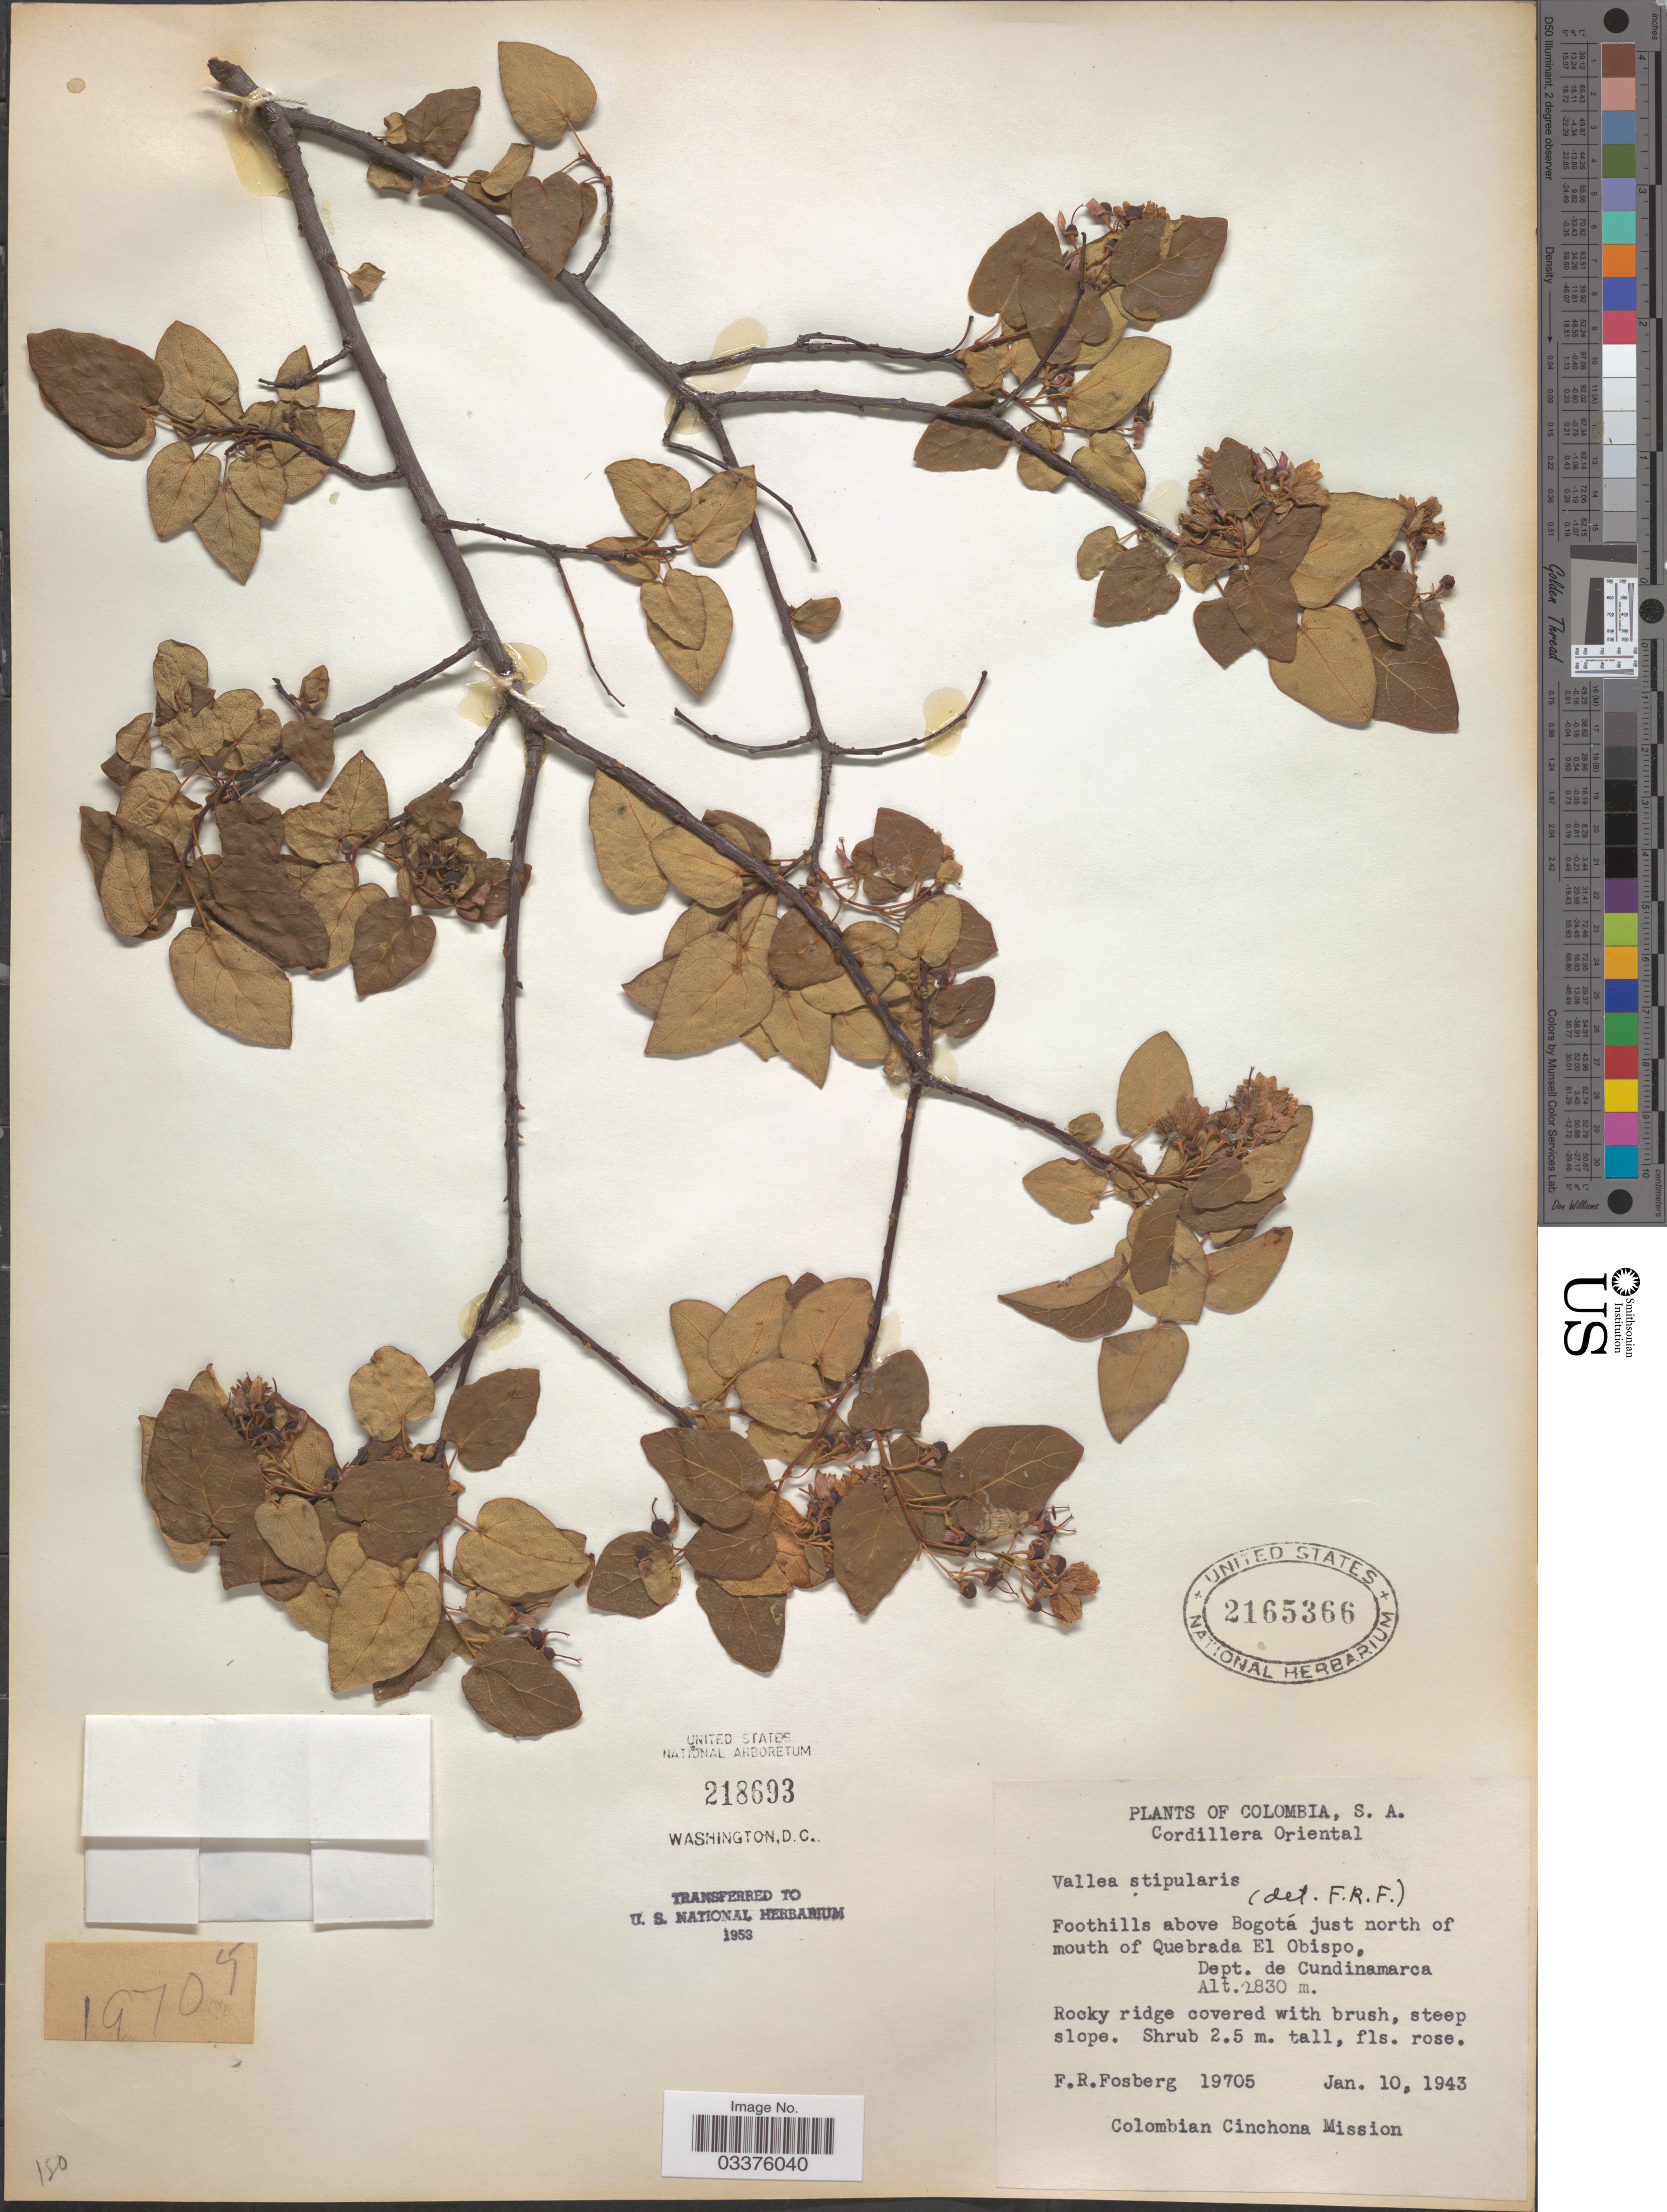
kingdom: Plantae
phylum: Tracheophyta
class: Magnoliopsida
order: Oxalidales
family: Elaeocarpaceae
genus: Vallea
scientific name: Vallea stipularis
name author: L. f.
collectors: F. R. Fosberg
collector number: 19705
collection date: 1943-01-10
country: Colombia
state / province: Cundinamarca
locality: Cordillera Oriental. Foothills above Bogotá just north of mouth of Quebrada El Obispo, Dept. de Cundinamarca.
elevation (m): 2830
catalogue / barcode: US 2165366